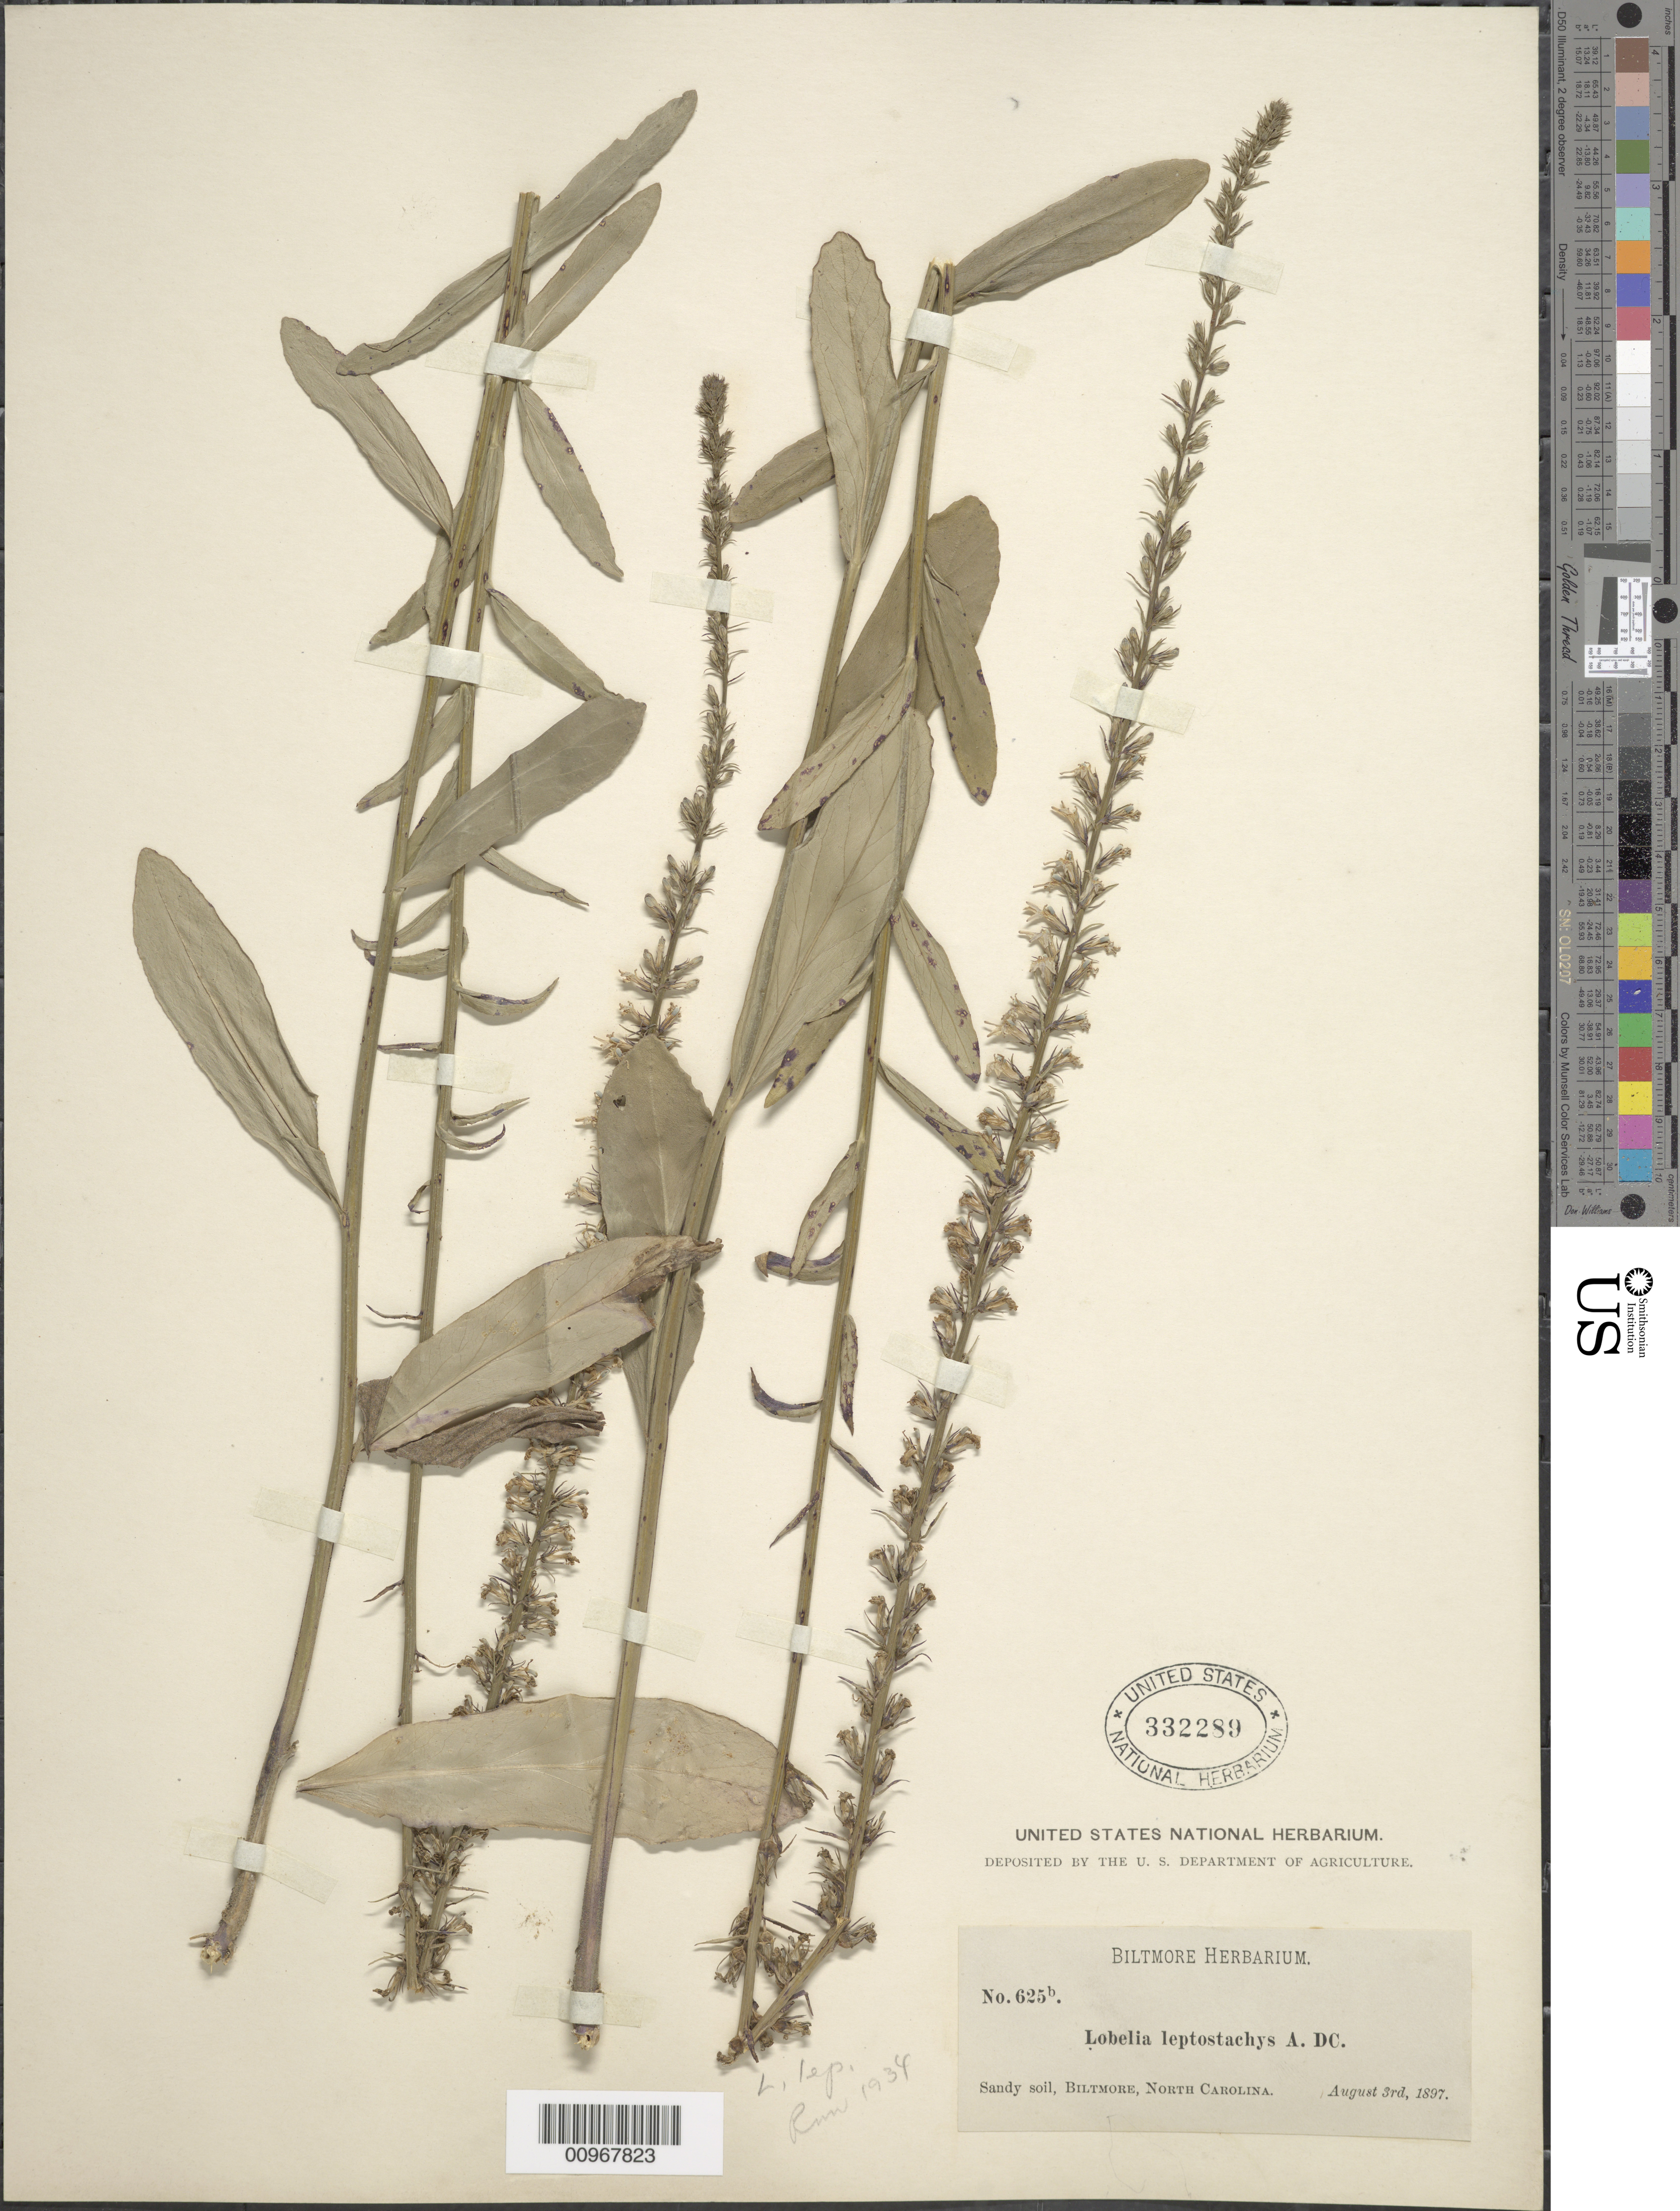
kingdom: Plantae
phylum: Tracheophyta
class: Magnoliopsida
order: Asterales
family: Campanulaceae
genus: Lobelia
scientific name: Lobelia leptostachys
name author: A. DC.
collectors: ex herb. Biltmore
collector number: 625b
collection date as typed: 03 Aug 1897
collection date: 1897-08-03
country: United States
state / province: North Carolina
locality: Biltmore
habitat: sandy soil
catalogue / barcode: US 332289